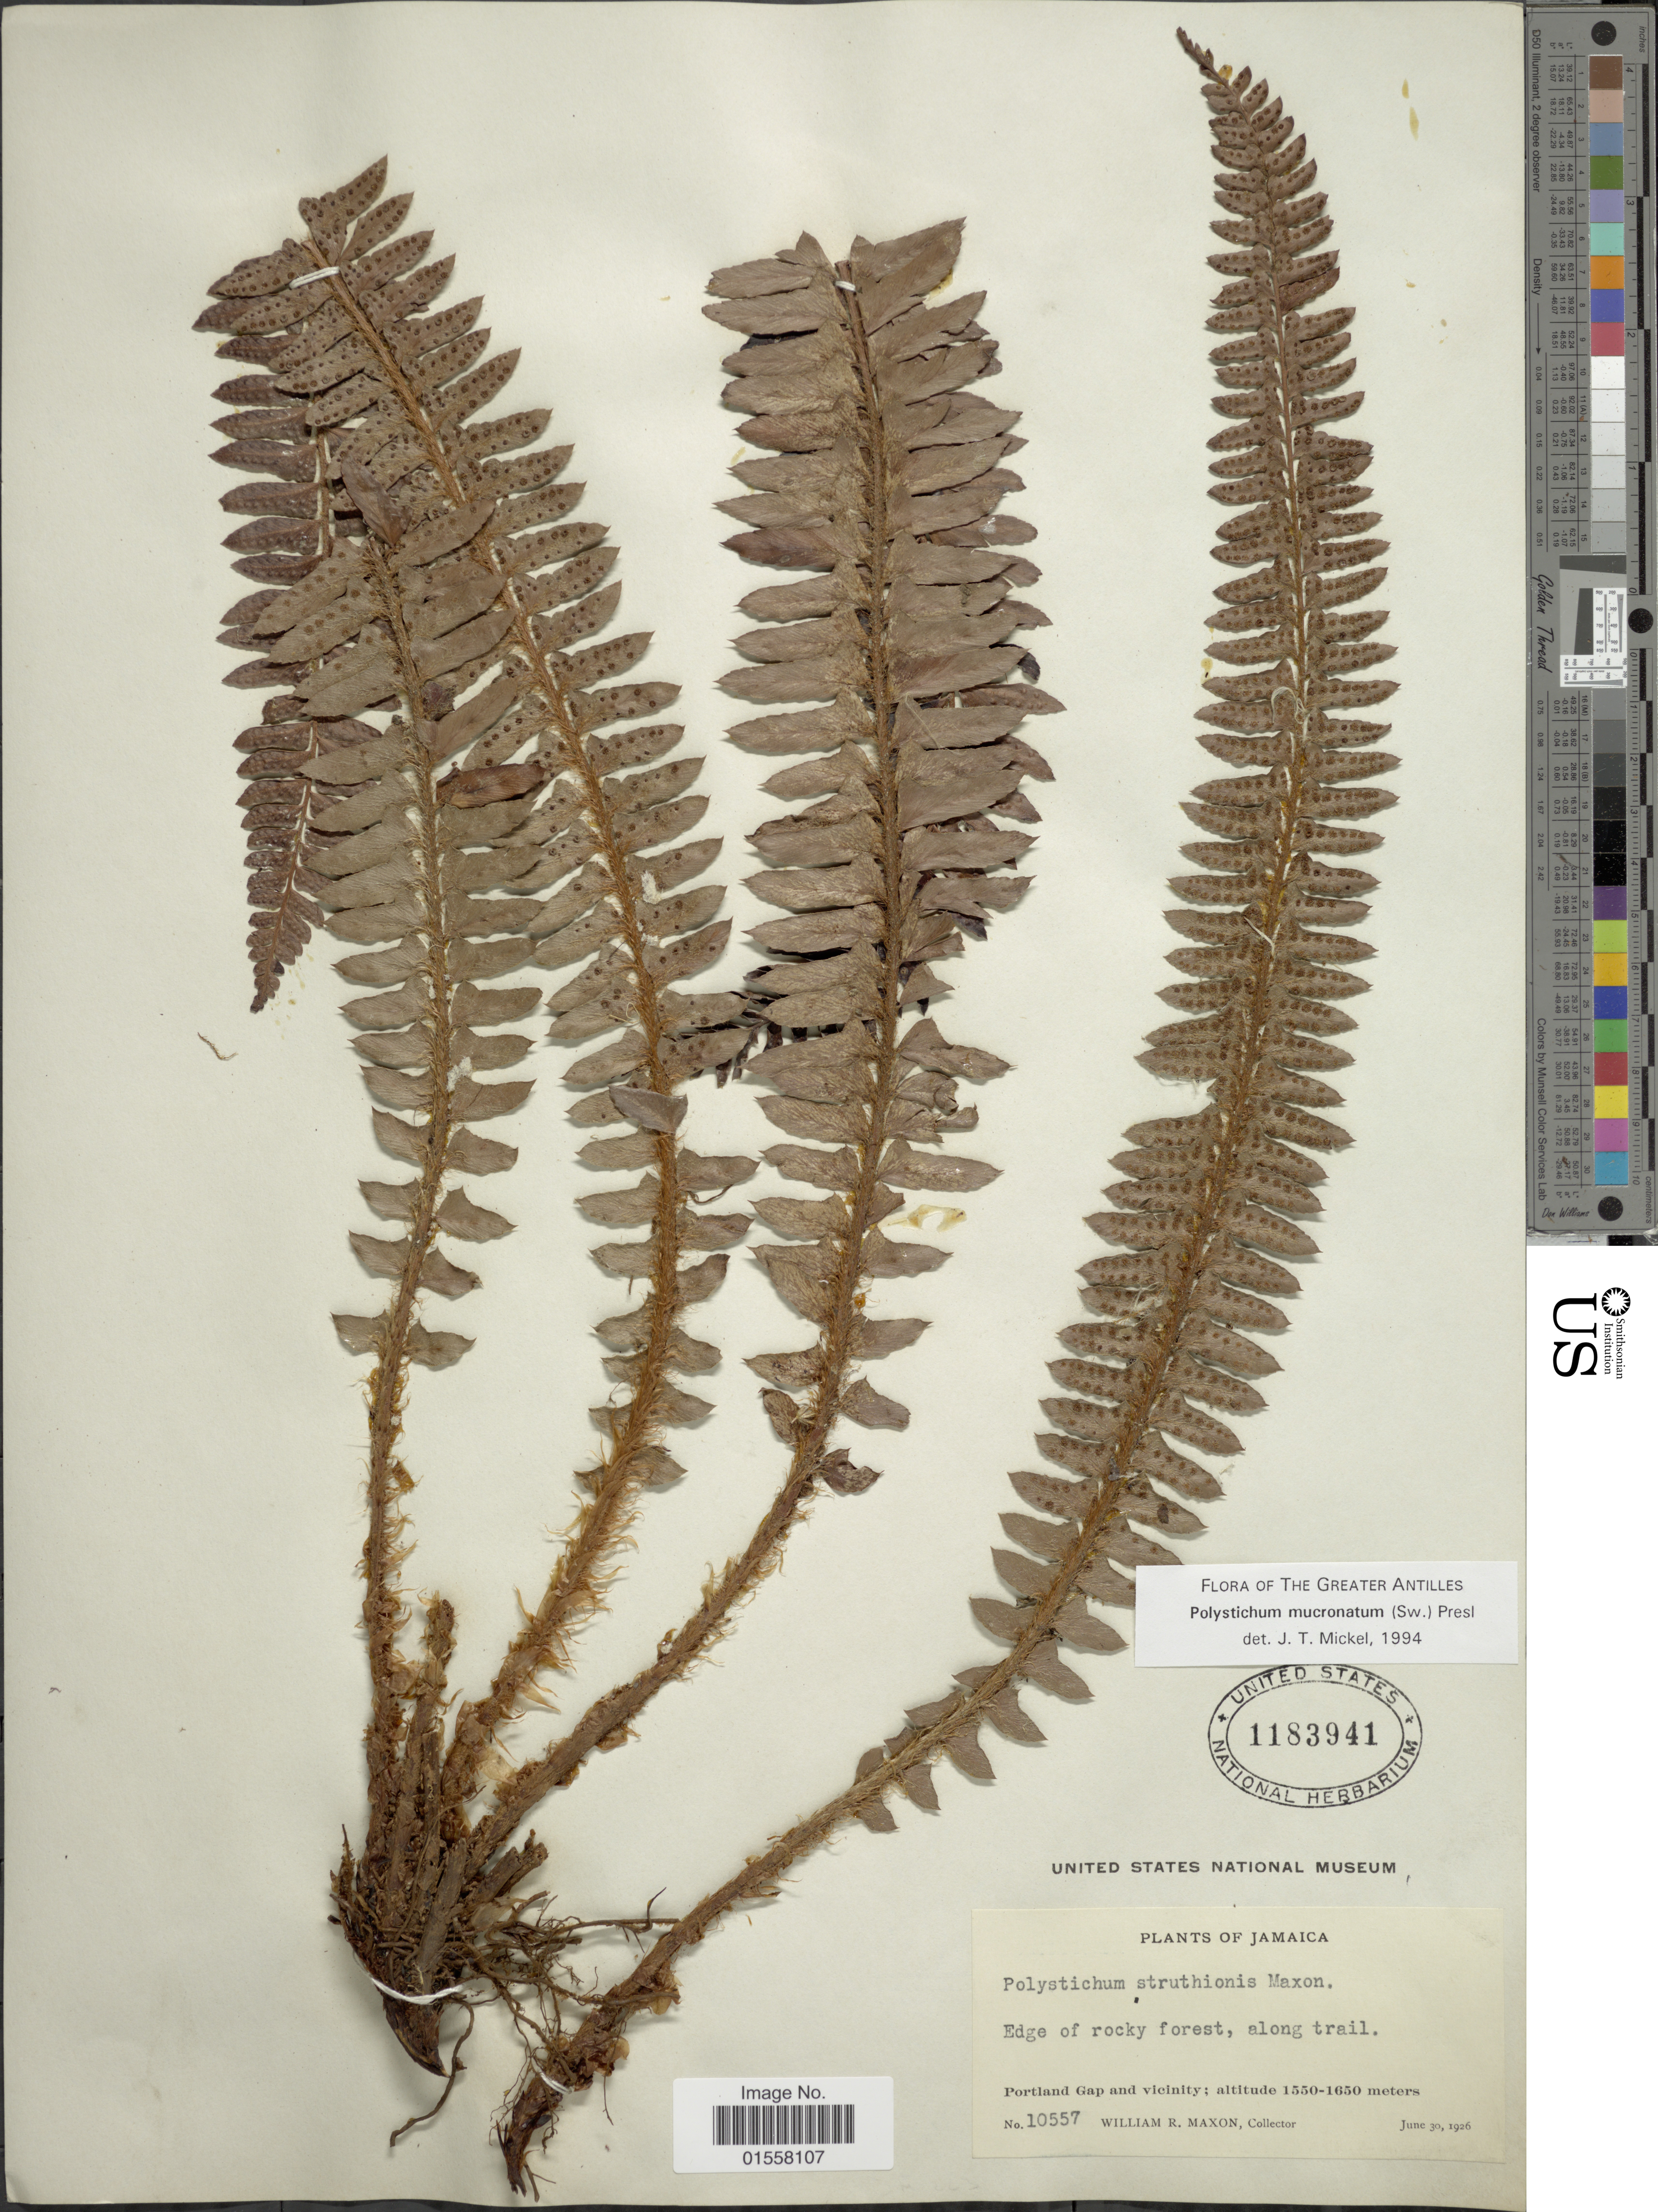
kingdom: Plantae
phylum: Tracheophyta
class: Polypodiopsida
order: Polypodiales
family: Dryopteridaceae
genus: Polystichum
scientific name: Polystichum mucronatum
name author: (Sw.) C. Presl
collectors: W. R. Maxon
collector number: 10557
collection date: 1926-06-30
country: Jamaica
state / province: Portland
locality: Jamaica, Portland Gap and vicinity.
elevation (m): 1550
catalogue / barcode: US 1183941